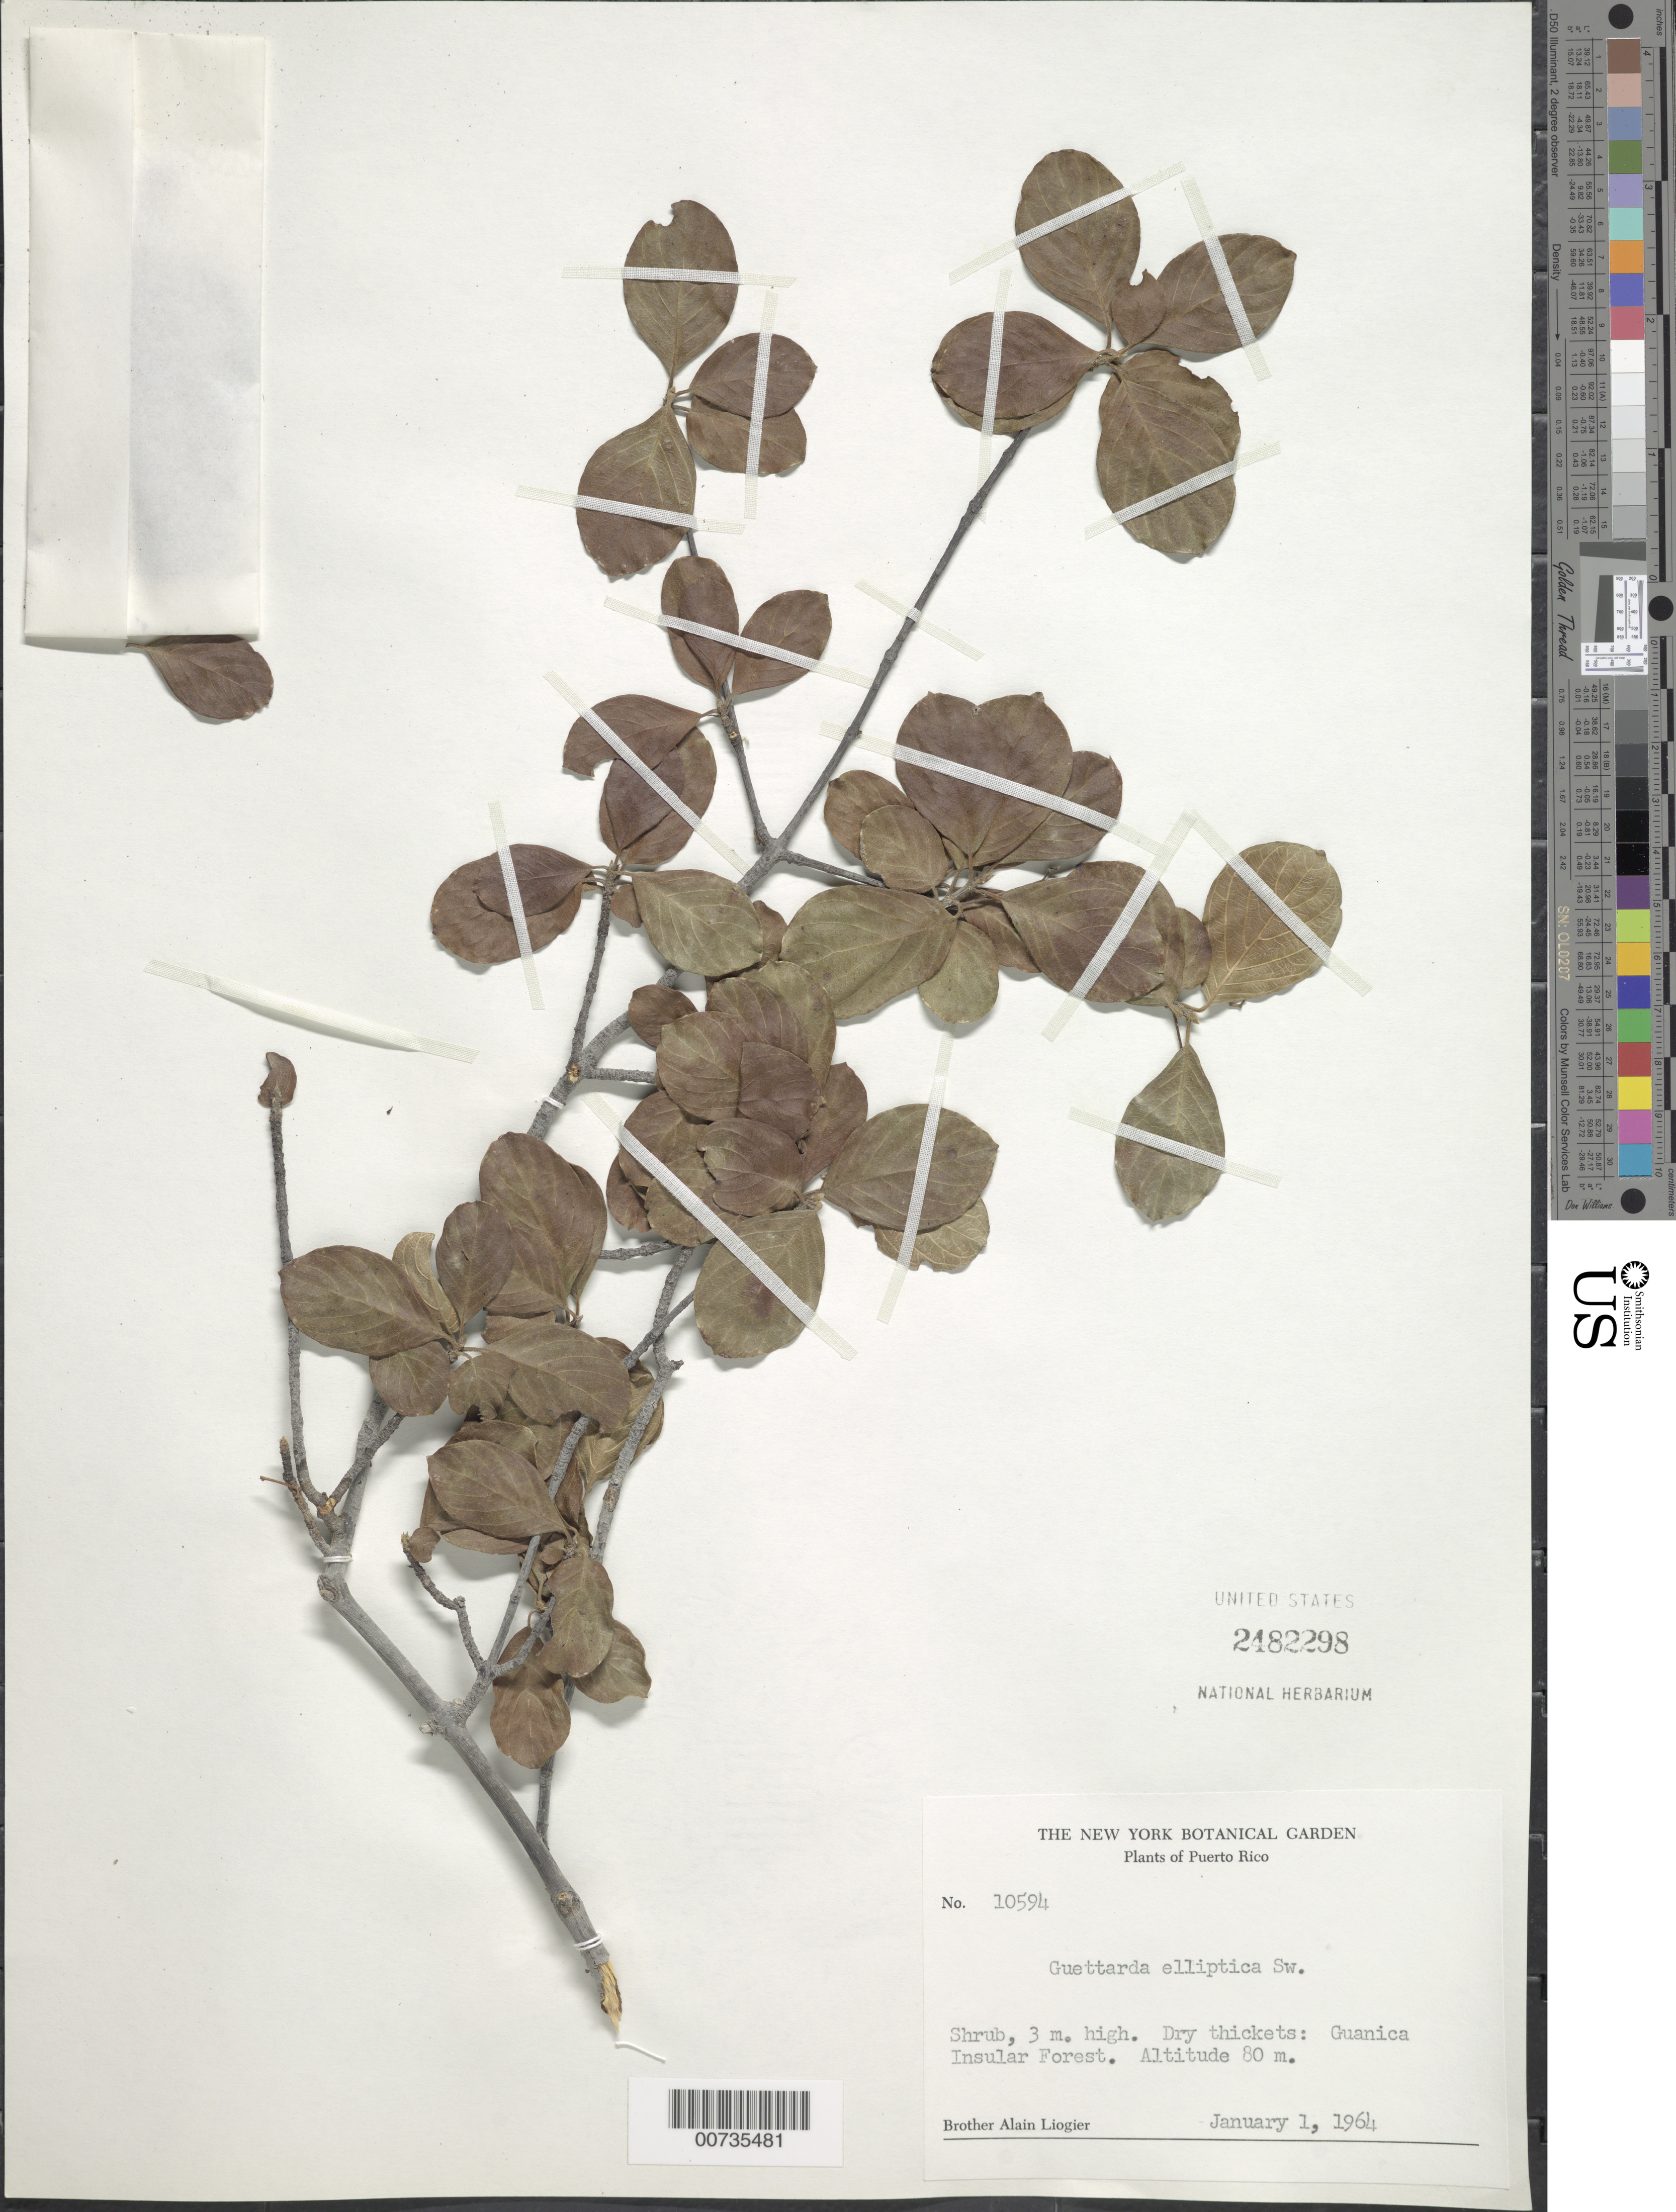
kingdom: Plantae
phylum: Tracheophyta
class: Magnoliopsida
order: Gentianales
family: Rubiaceae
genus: Guettarda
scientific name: Guettarda elliptica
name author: Sw.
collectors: A. H. Liogier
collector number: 10594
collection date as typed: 01 Jan 1964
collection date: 1964-01-01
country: Puerto Rico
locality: Guanica Insular Forest.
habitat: Dry thickets.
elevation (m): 80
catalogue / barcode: US 2482298